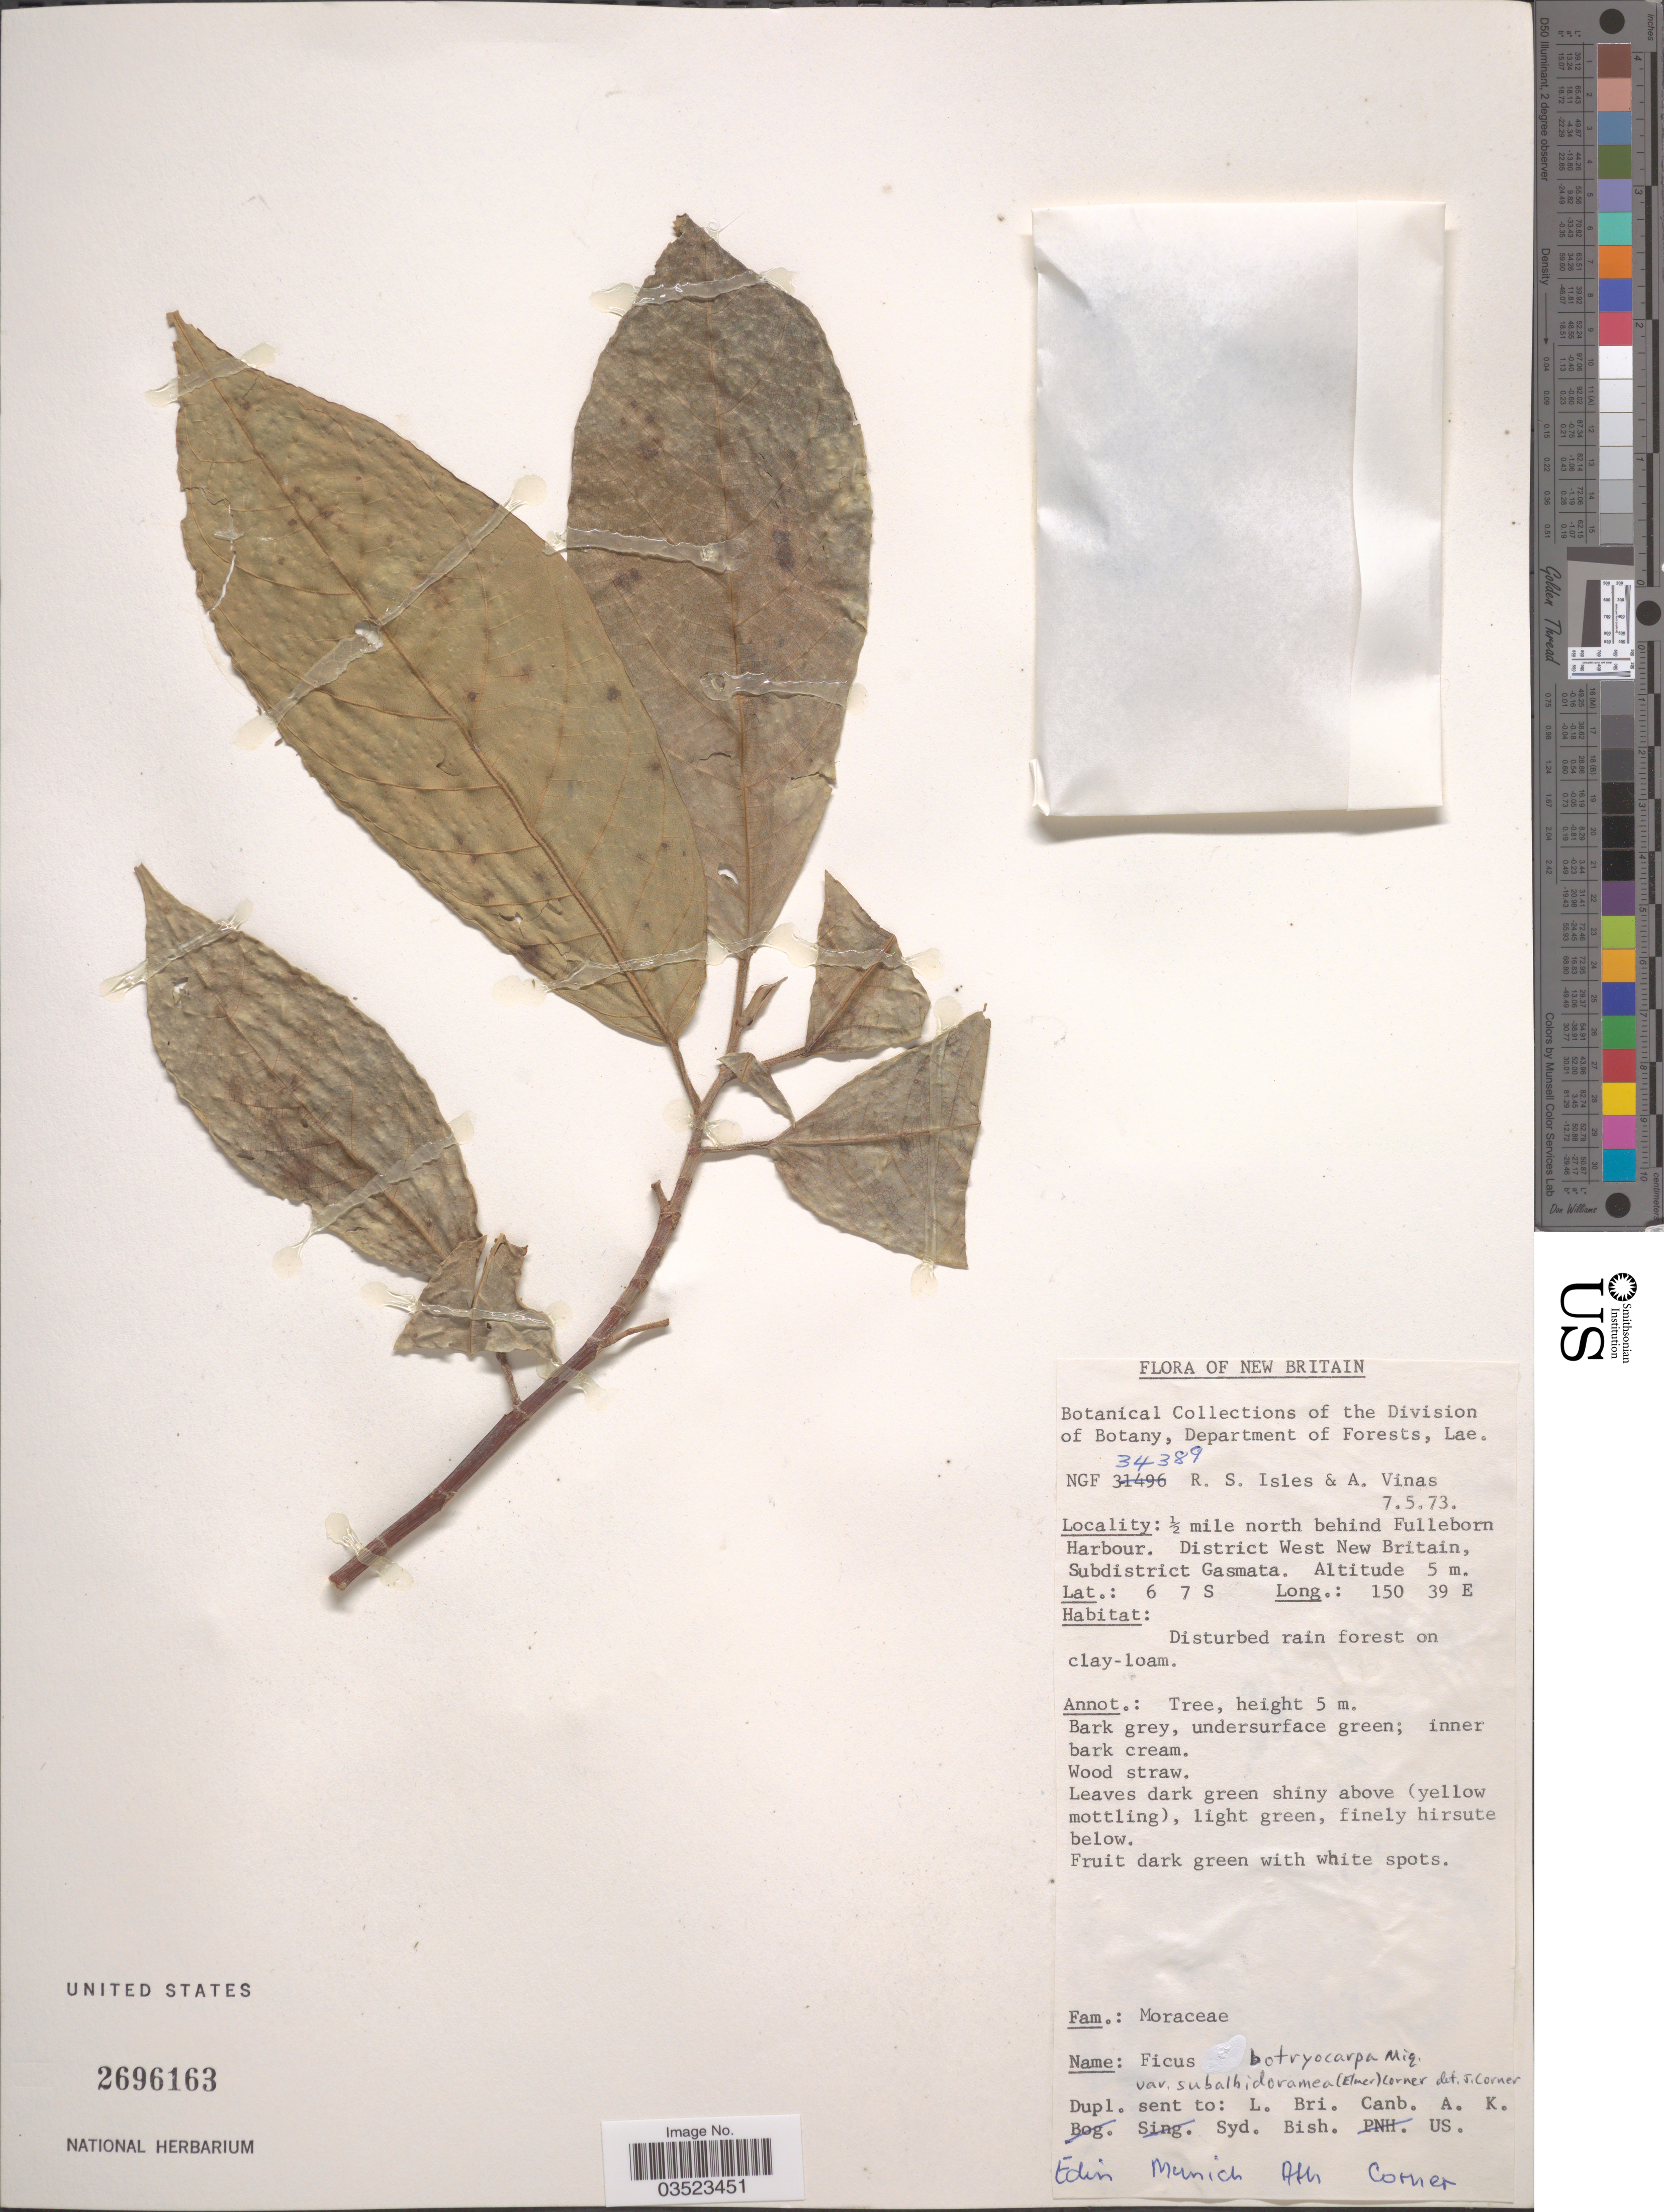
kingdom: Plantae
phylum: Tracheophyta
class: Magnoliopsida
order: Rosales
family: Moraceae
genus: Ficus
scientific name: Ficus botryocarpa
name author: Miq.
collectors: R. Isles & A. Vinas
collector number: NGF34389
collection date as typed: Transcribed d/m/y: 7/5/73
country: Papua New Guinea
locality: New Britain. ½ mile north behind Fulleborn Harbour. District West New Britain, Subdistrict Gasmata.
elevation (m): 5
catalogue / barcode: US 2696163